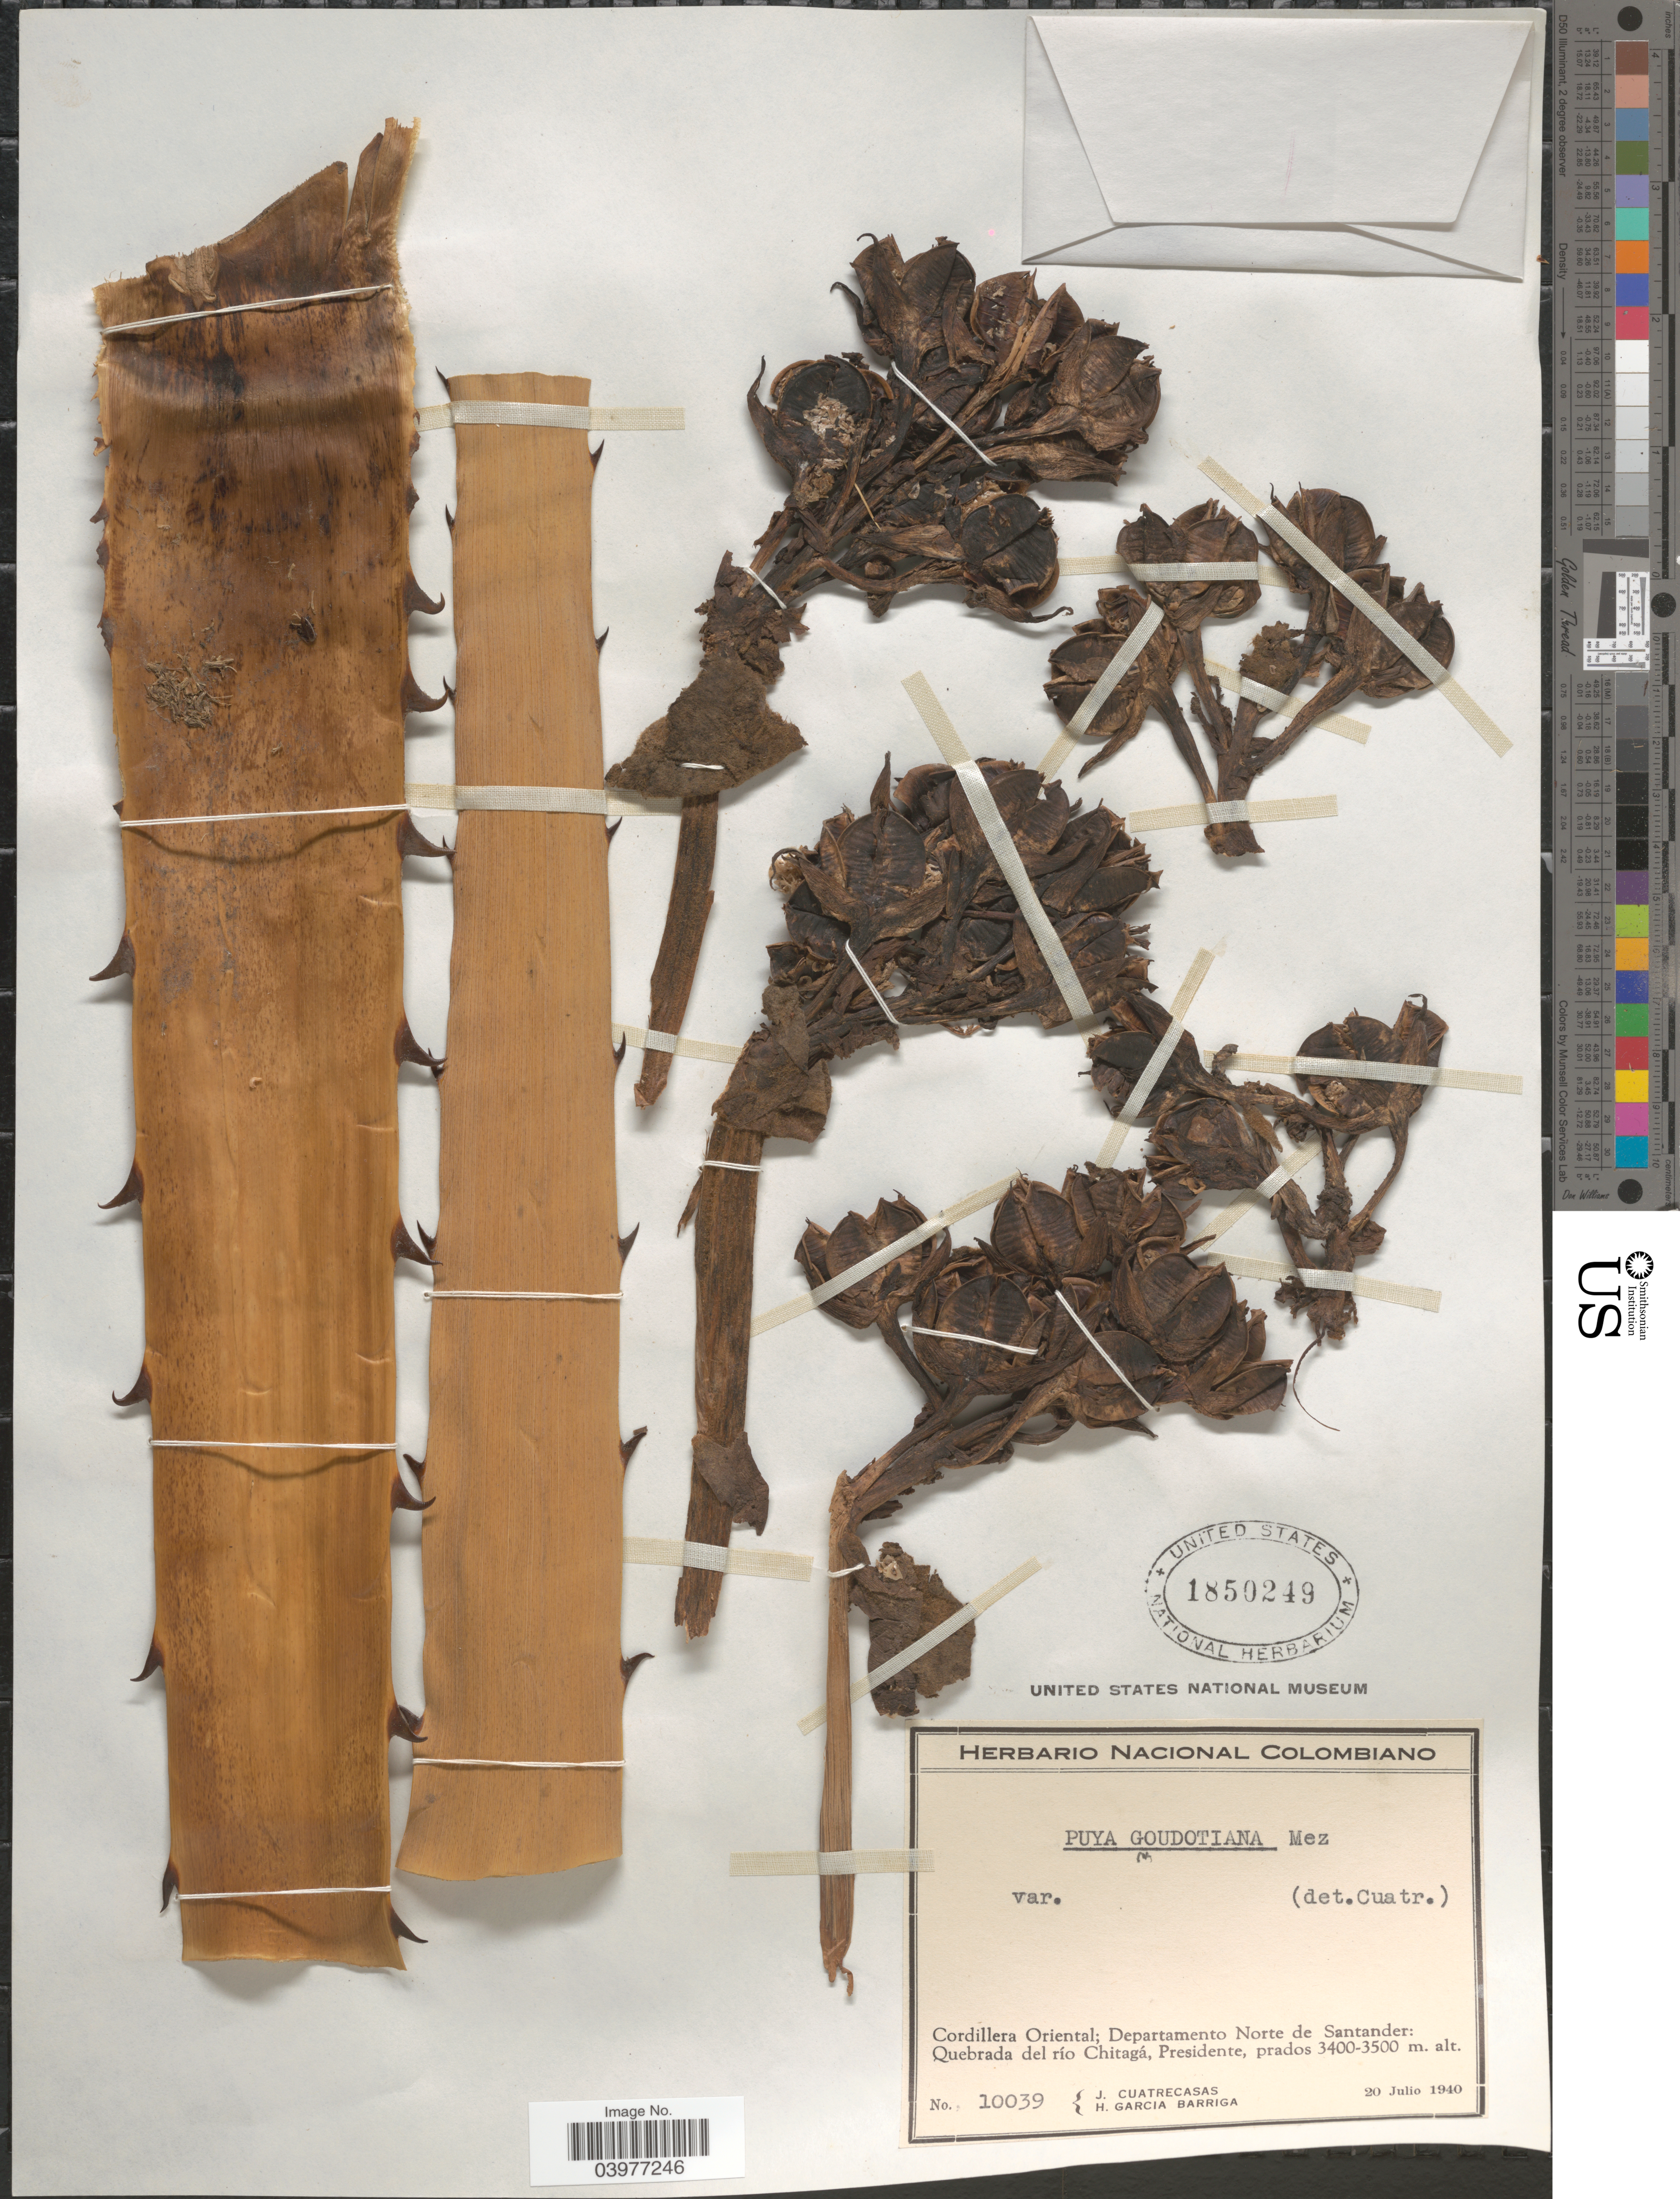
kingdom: Plantae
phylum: Tracheophyta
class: Liliopsida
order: Poales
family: Bromeliaceae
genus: Puya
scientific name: Puya goudotiana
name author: Mez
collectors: J. Cuatrecasas & H. García Barriga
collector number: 10039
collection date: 1940-07-20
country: Colombia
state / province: Norte de Santander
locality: Cordillera Oriental; Departamento Norte de Santander: Quebrada del río Chitagá, Presidente.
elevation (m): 3400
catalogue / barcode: US 1850249